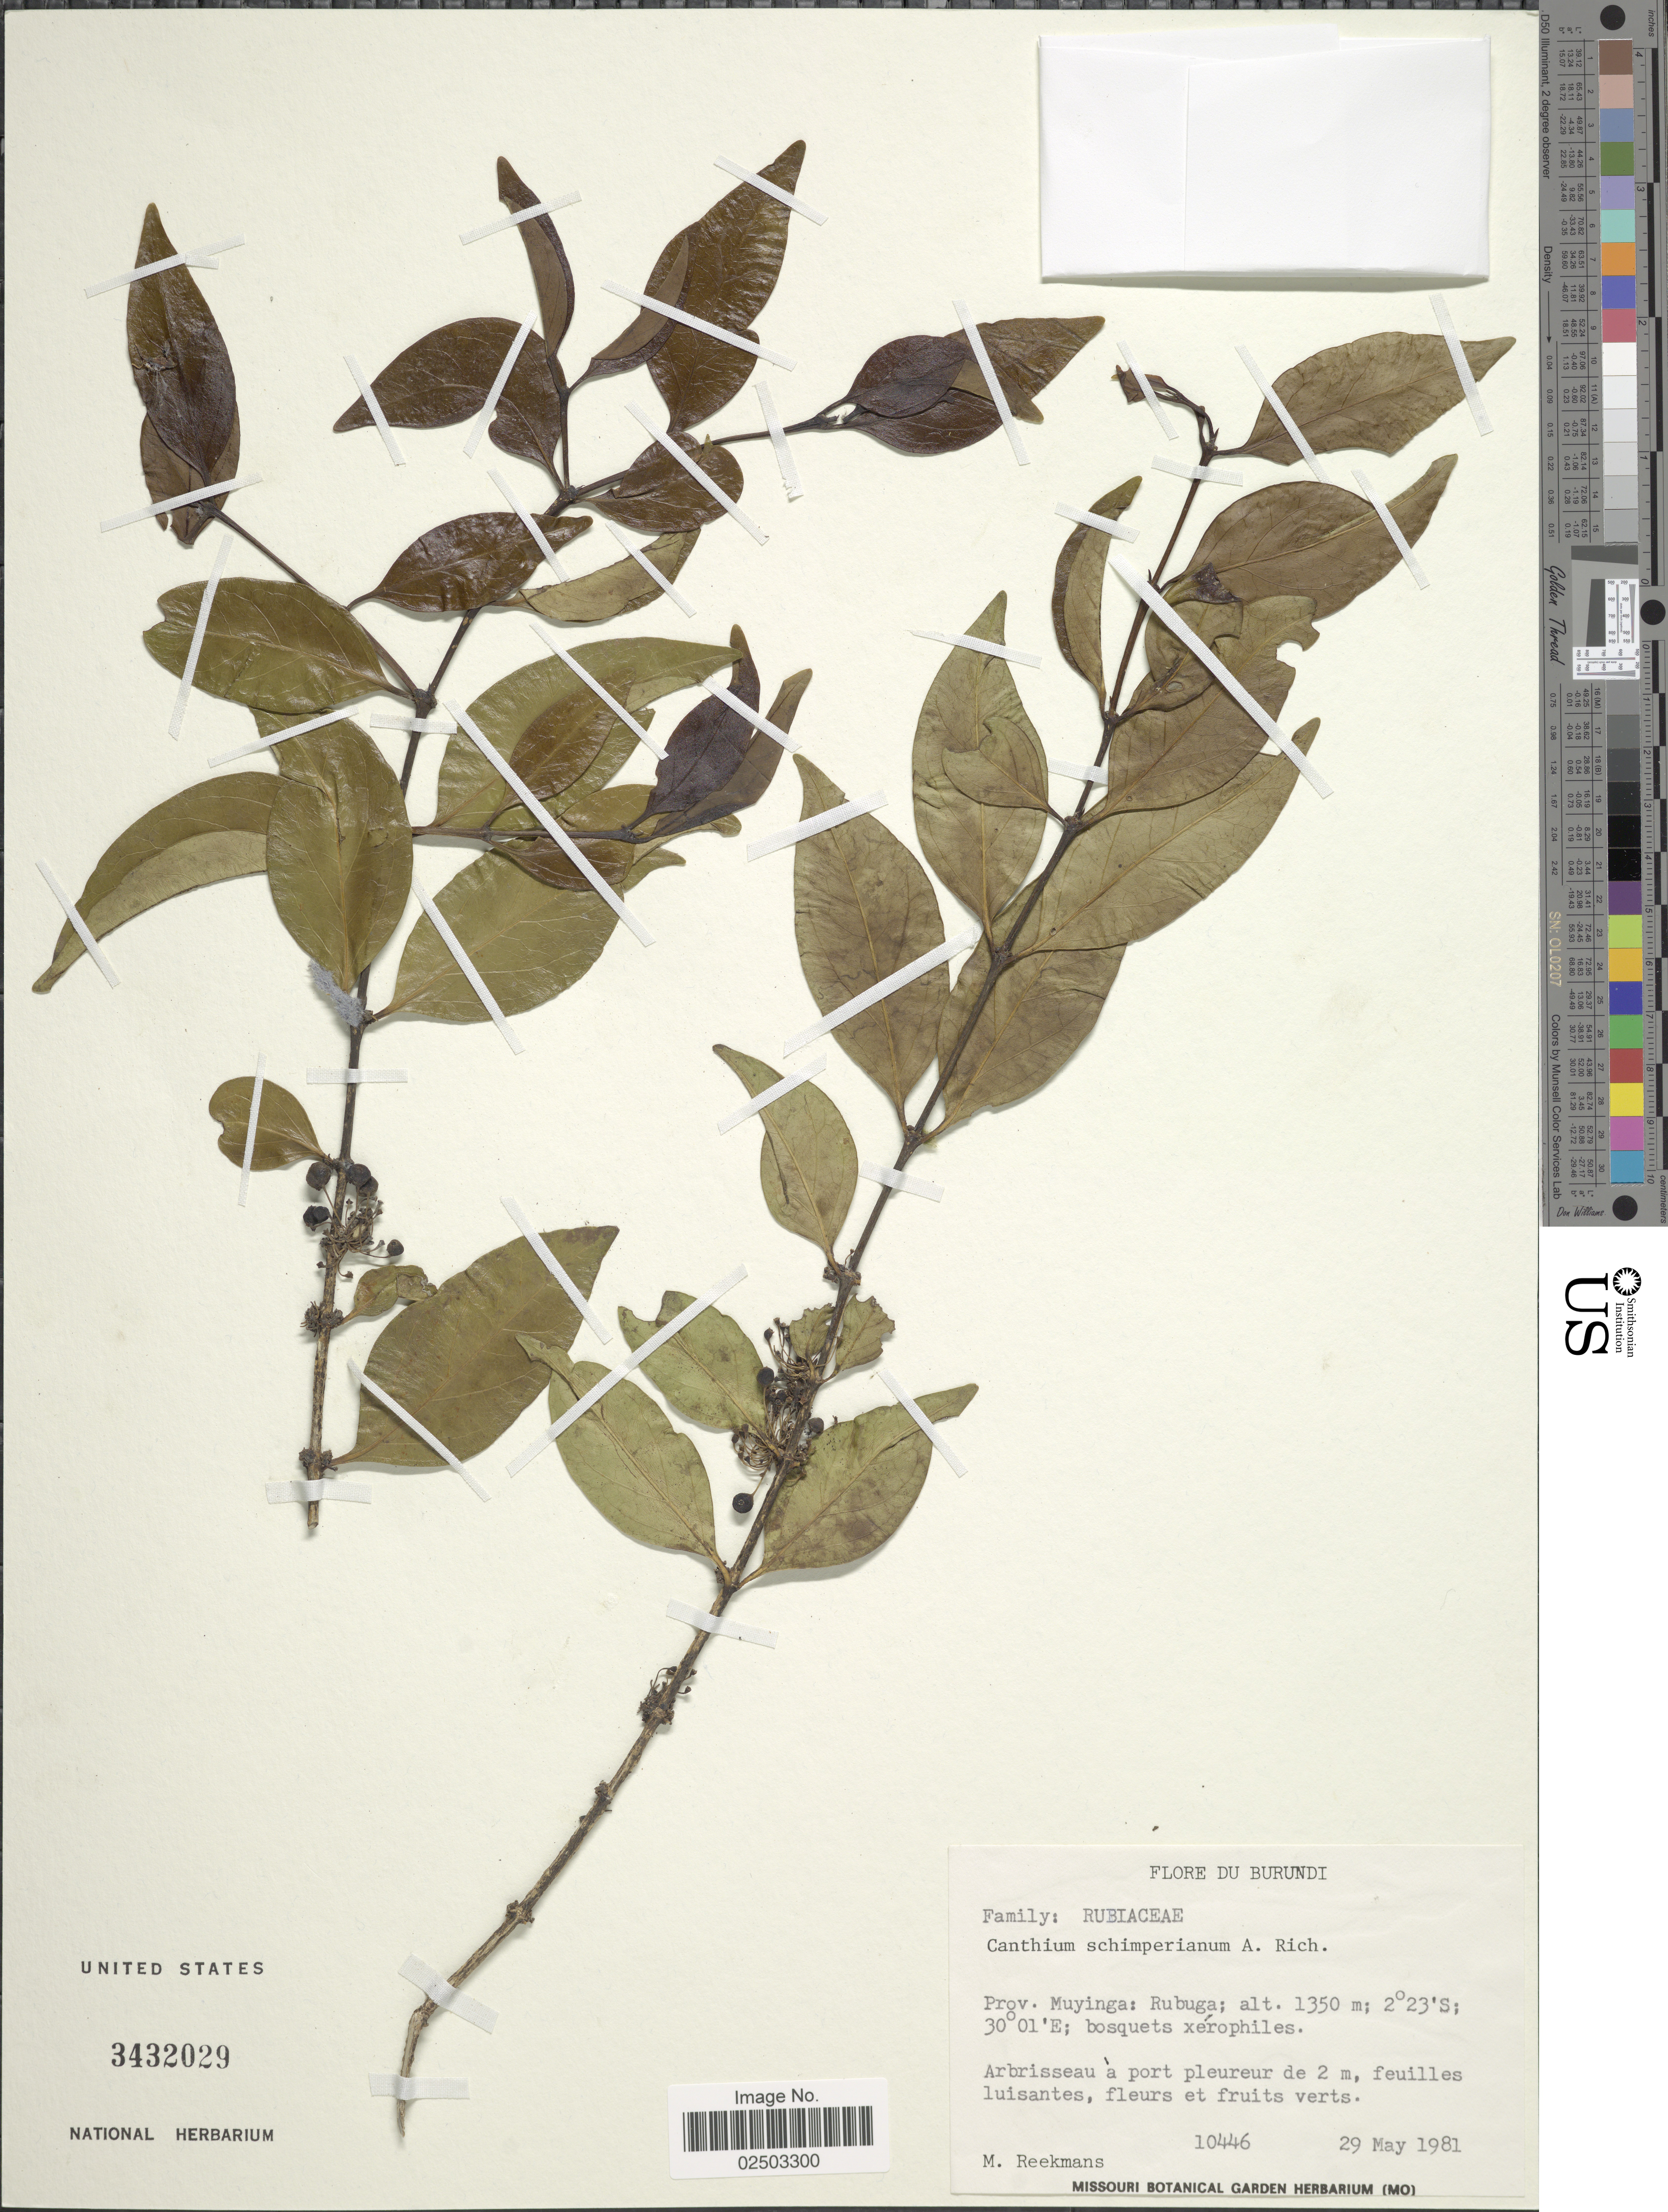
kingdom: Plantae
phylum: Tracheophyta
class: Magnoliopsida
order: Gentianales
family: Rubiaceae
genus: Canthium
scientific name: Canthium schimperianum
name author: A. Rich.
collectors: M. Reekmans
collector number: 10446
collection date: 1981-05-29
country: Burundi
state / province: Muyinga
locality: Rubuga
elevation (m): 1350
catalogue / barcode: US 3432029